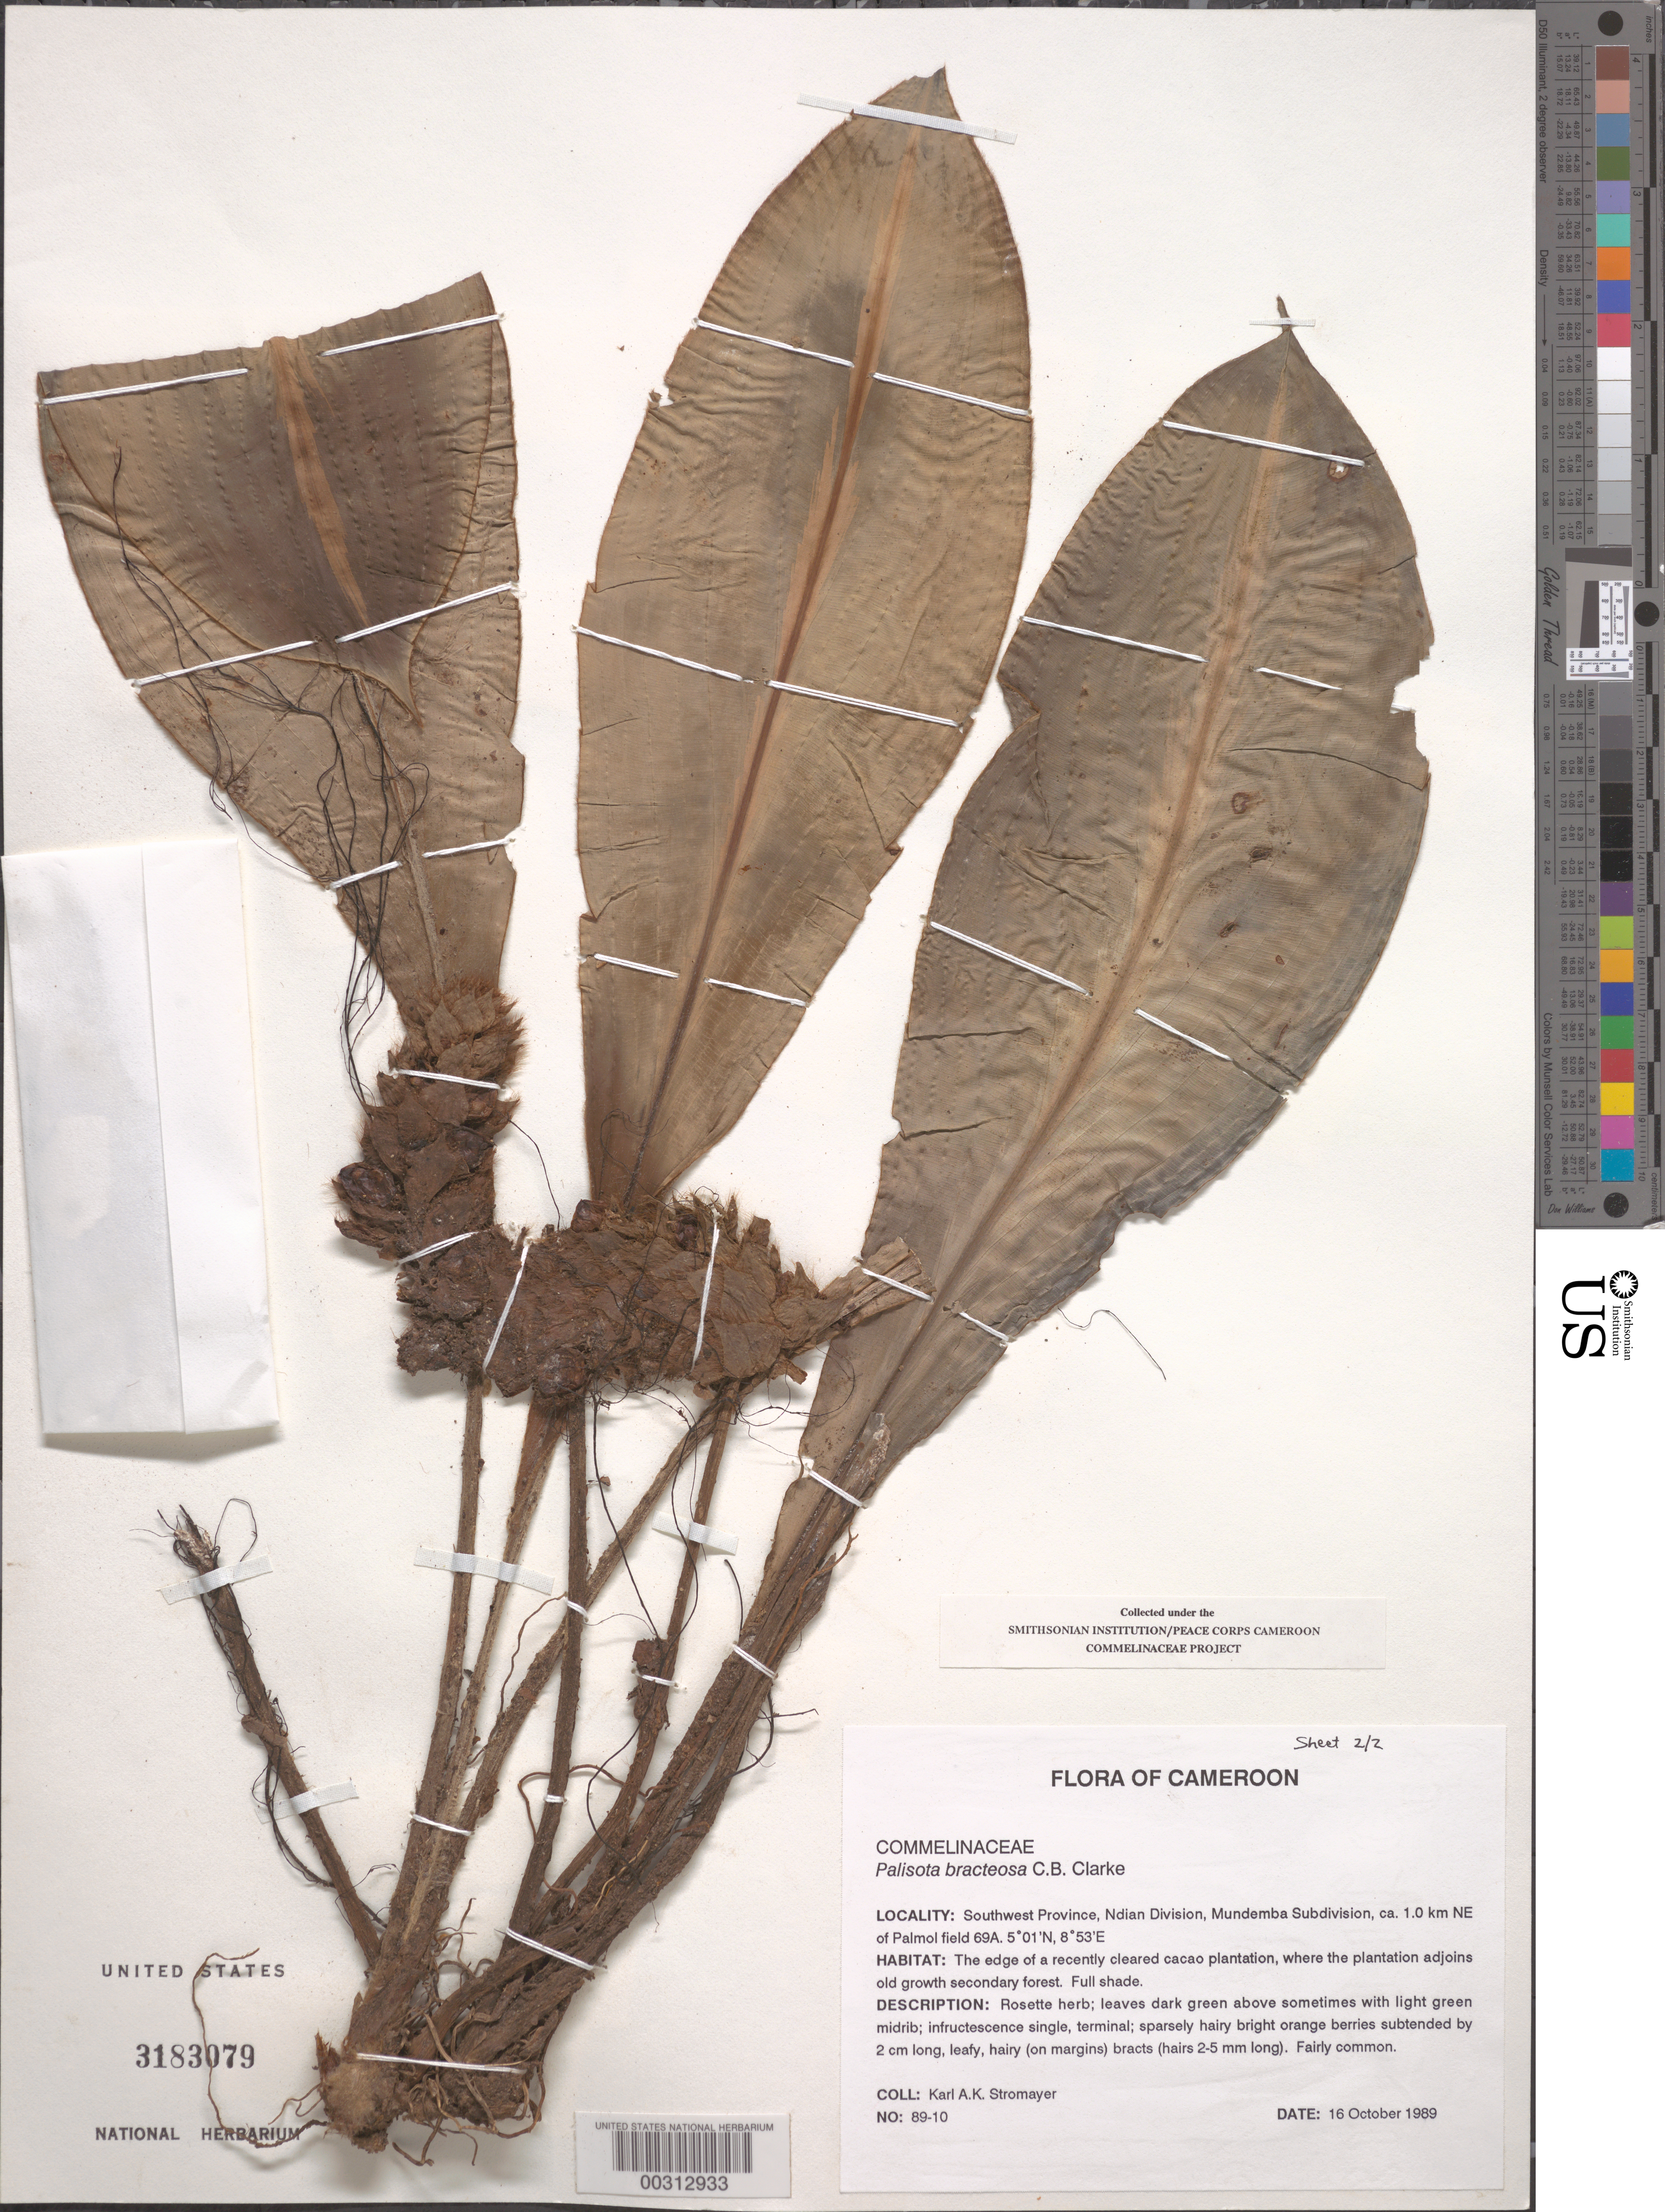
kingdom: Plantae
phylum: Tracheophyta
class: Liliopsida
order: Commelinales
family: Commelinaceae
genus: Palisota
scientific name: Palisota bracteosa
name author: C.B. Clarke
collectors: K. A. Stromayer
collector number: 89-10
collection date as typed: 16 Oct 1989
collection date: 1989-10-16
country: Cameroon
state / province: Sud-Ouest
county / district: Ndian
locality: Mundemba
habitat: Edge of recently cleared cacao plantation, full shade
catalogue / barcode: US 3183079